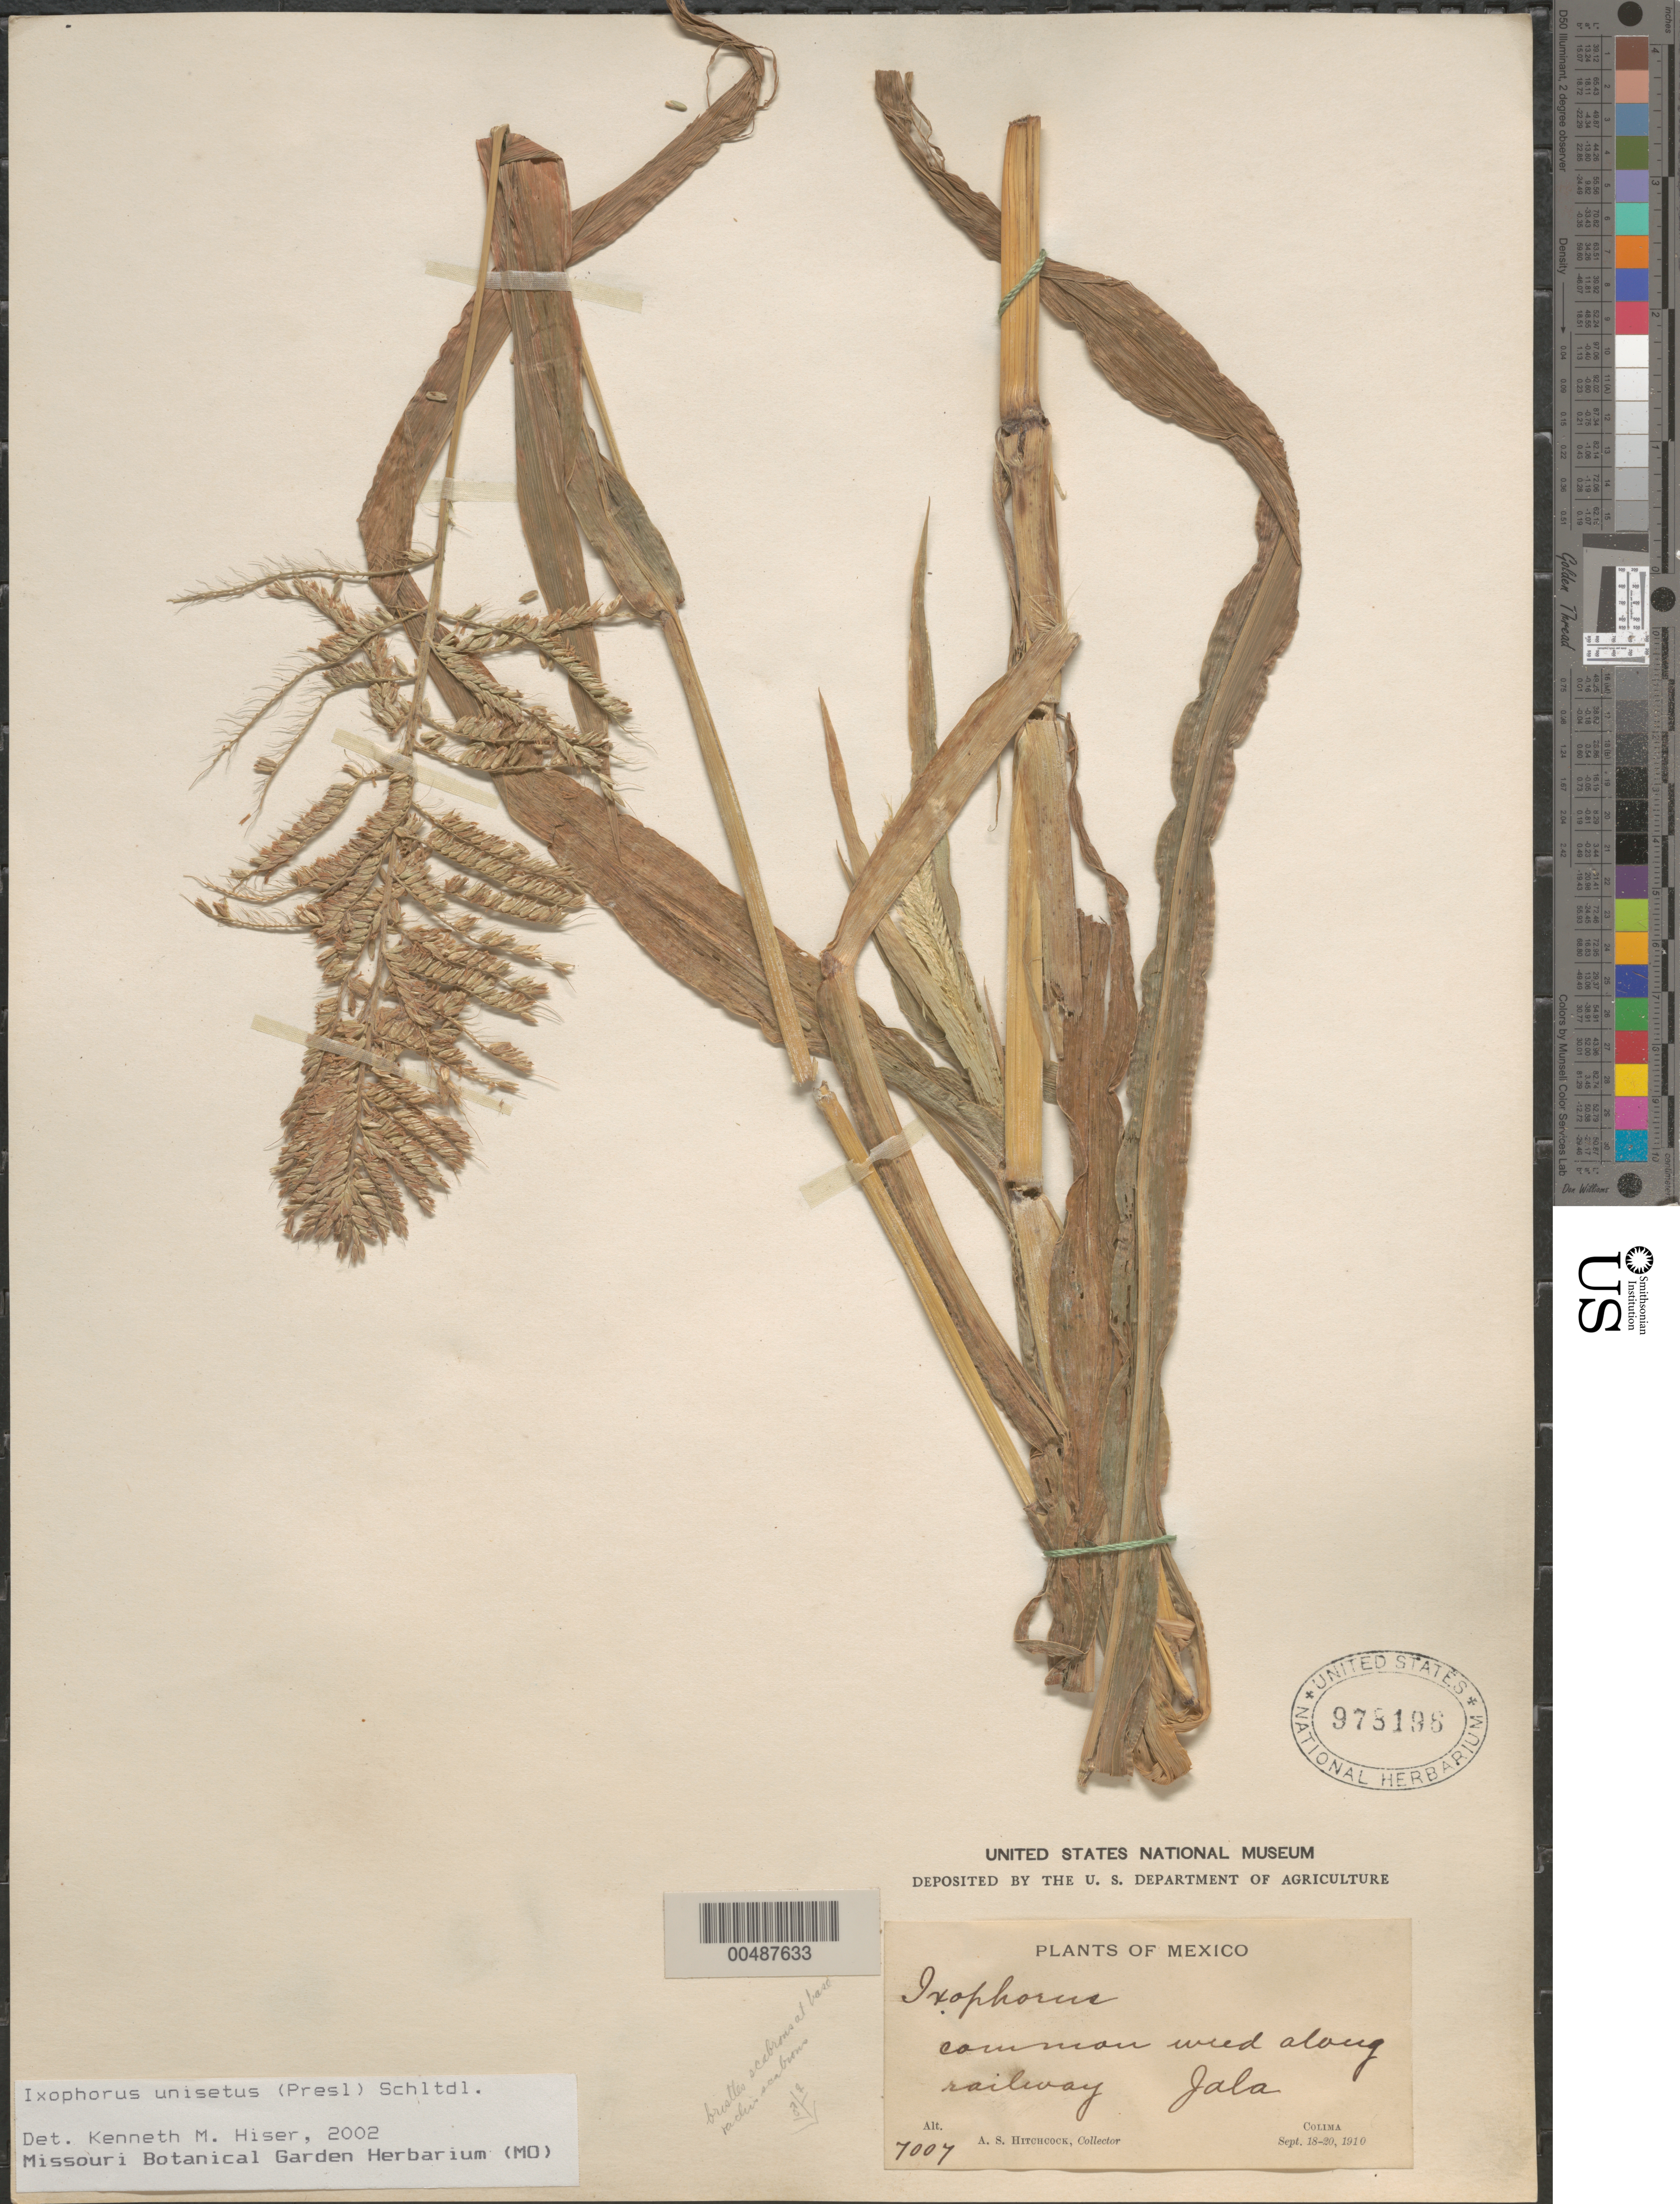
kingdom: Plantae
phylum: Tracheophyta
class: Liliopsida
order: Poales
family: Poaceae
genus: Ixophorus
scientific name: Ixophorus unisetus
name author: (J. Presl) Schltdl.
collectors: A. S. Hitchcock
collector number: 7007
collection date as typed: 18 Sep 1910 to 20 Sep 1910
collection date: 1910-09-18/1910-09-20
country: Mexico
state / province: Colima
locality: Jala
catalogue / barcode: US 978196